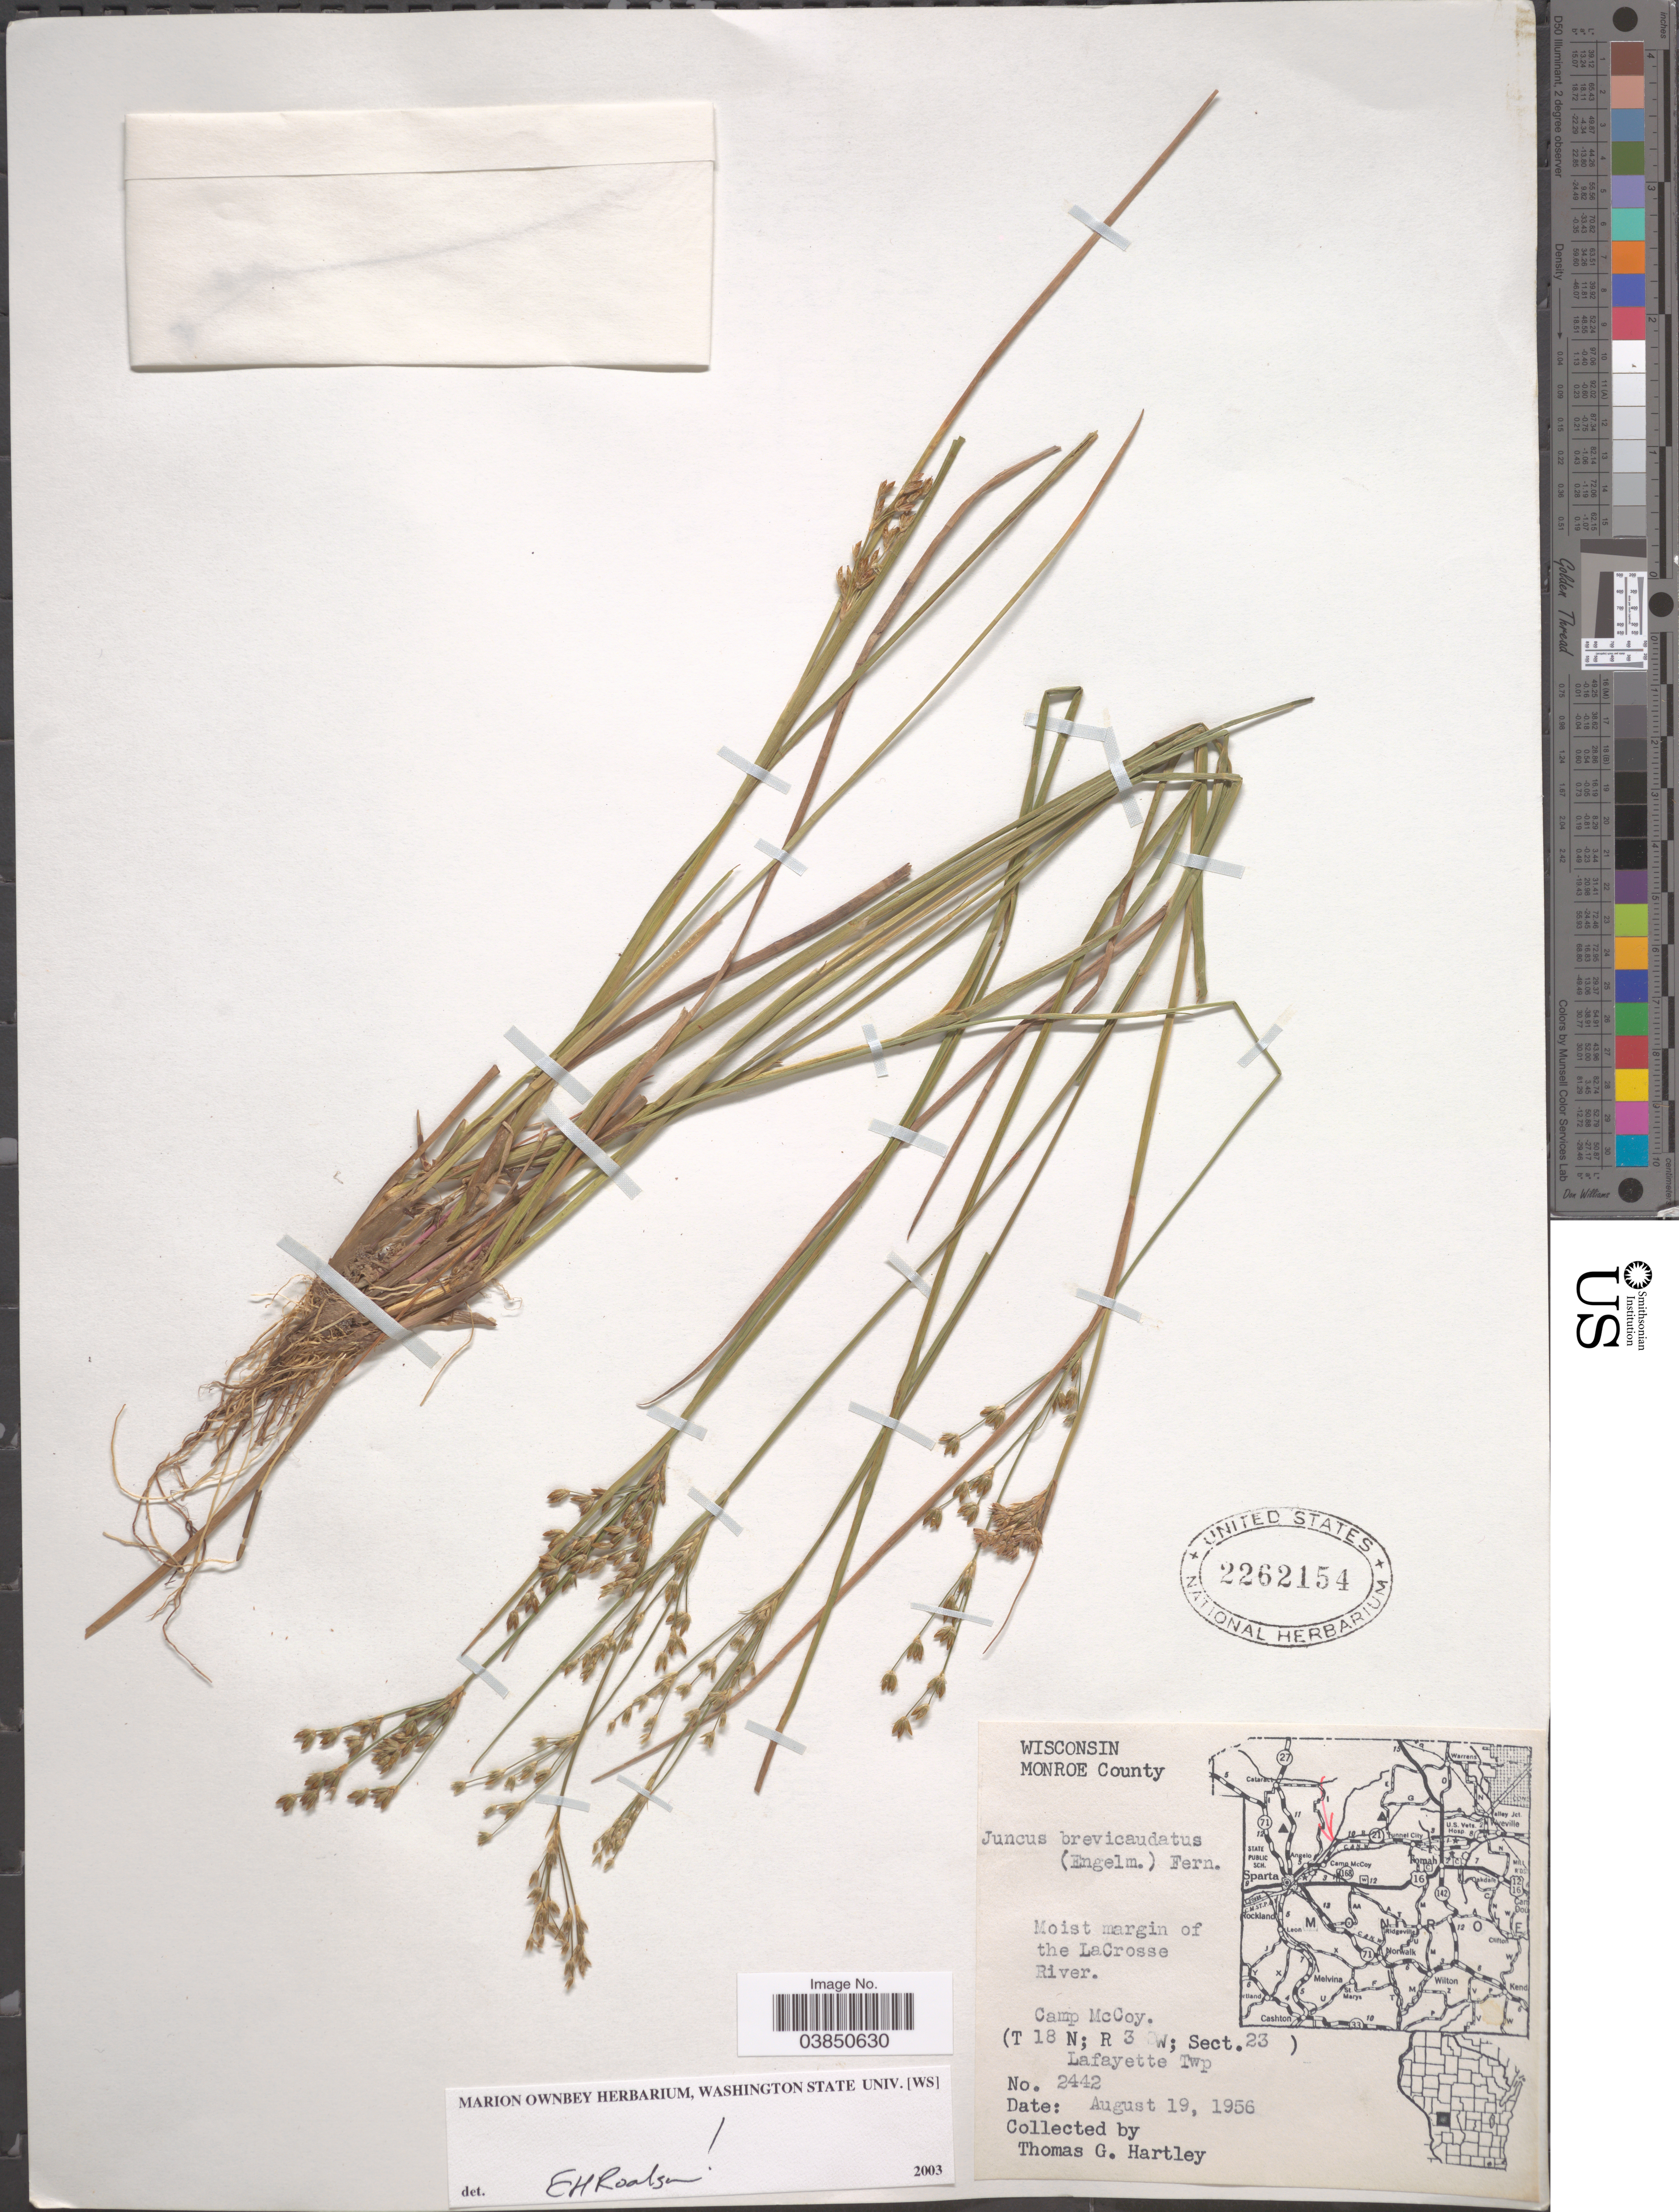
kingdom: Plantae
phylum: Tracheophyta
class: Liliopsida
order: Poales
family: Juncaceae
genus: Juncus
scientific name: Juncus brevicaudatus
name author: (Engelm.) Fernald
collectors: T. G. Hartley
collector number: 2442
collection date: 1956-08-19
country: United States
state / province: Wisconsin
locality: Monroe County. Moist margin of the LaCrosse River. Camp McCoy. (T18N; R3W; Sect. 23). Lafayette Twp.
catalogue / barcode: US 2262154